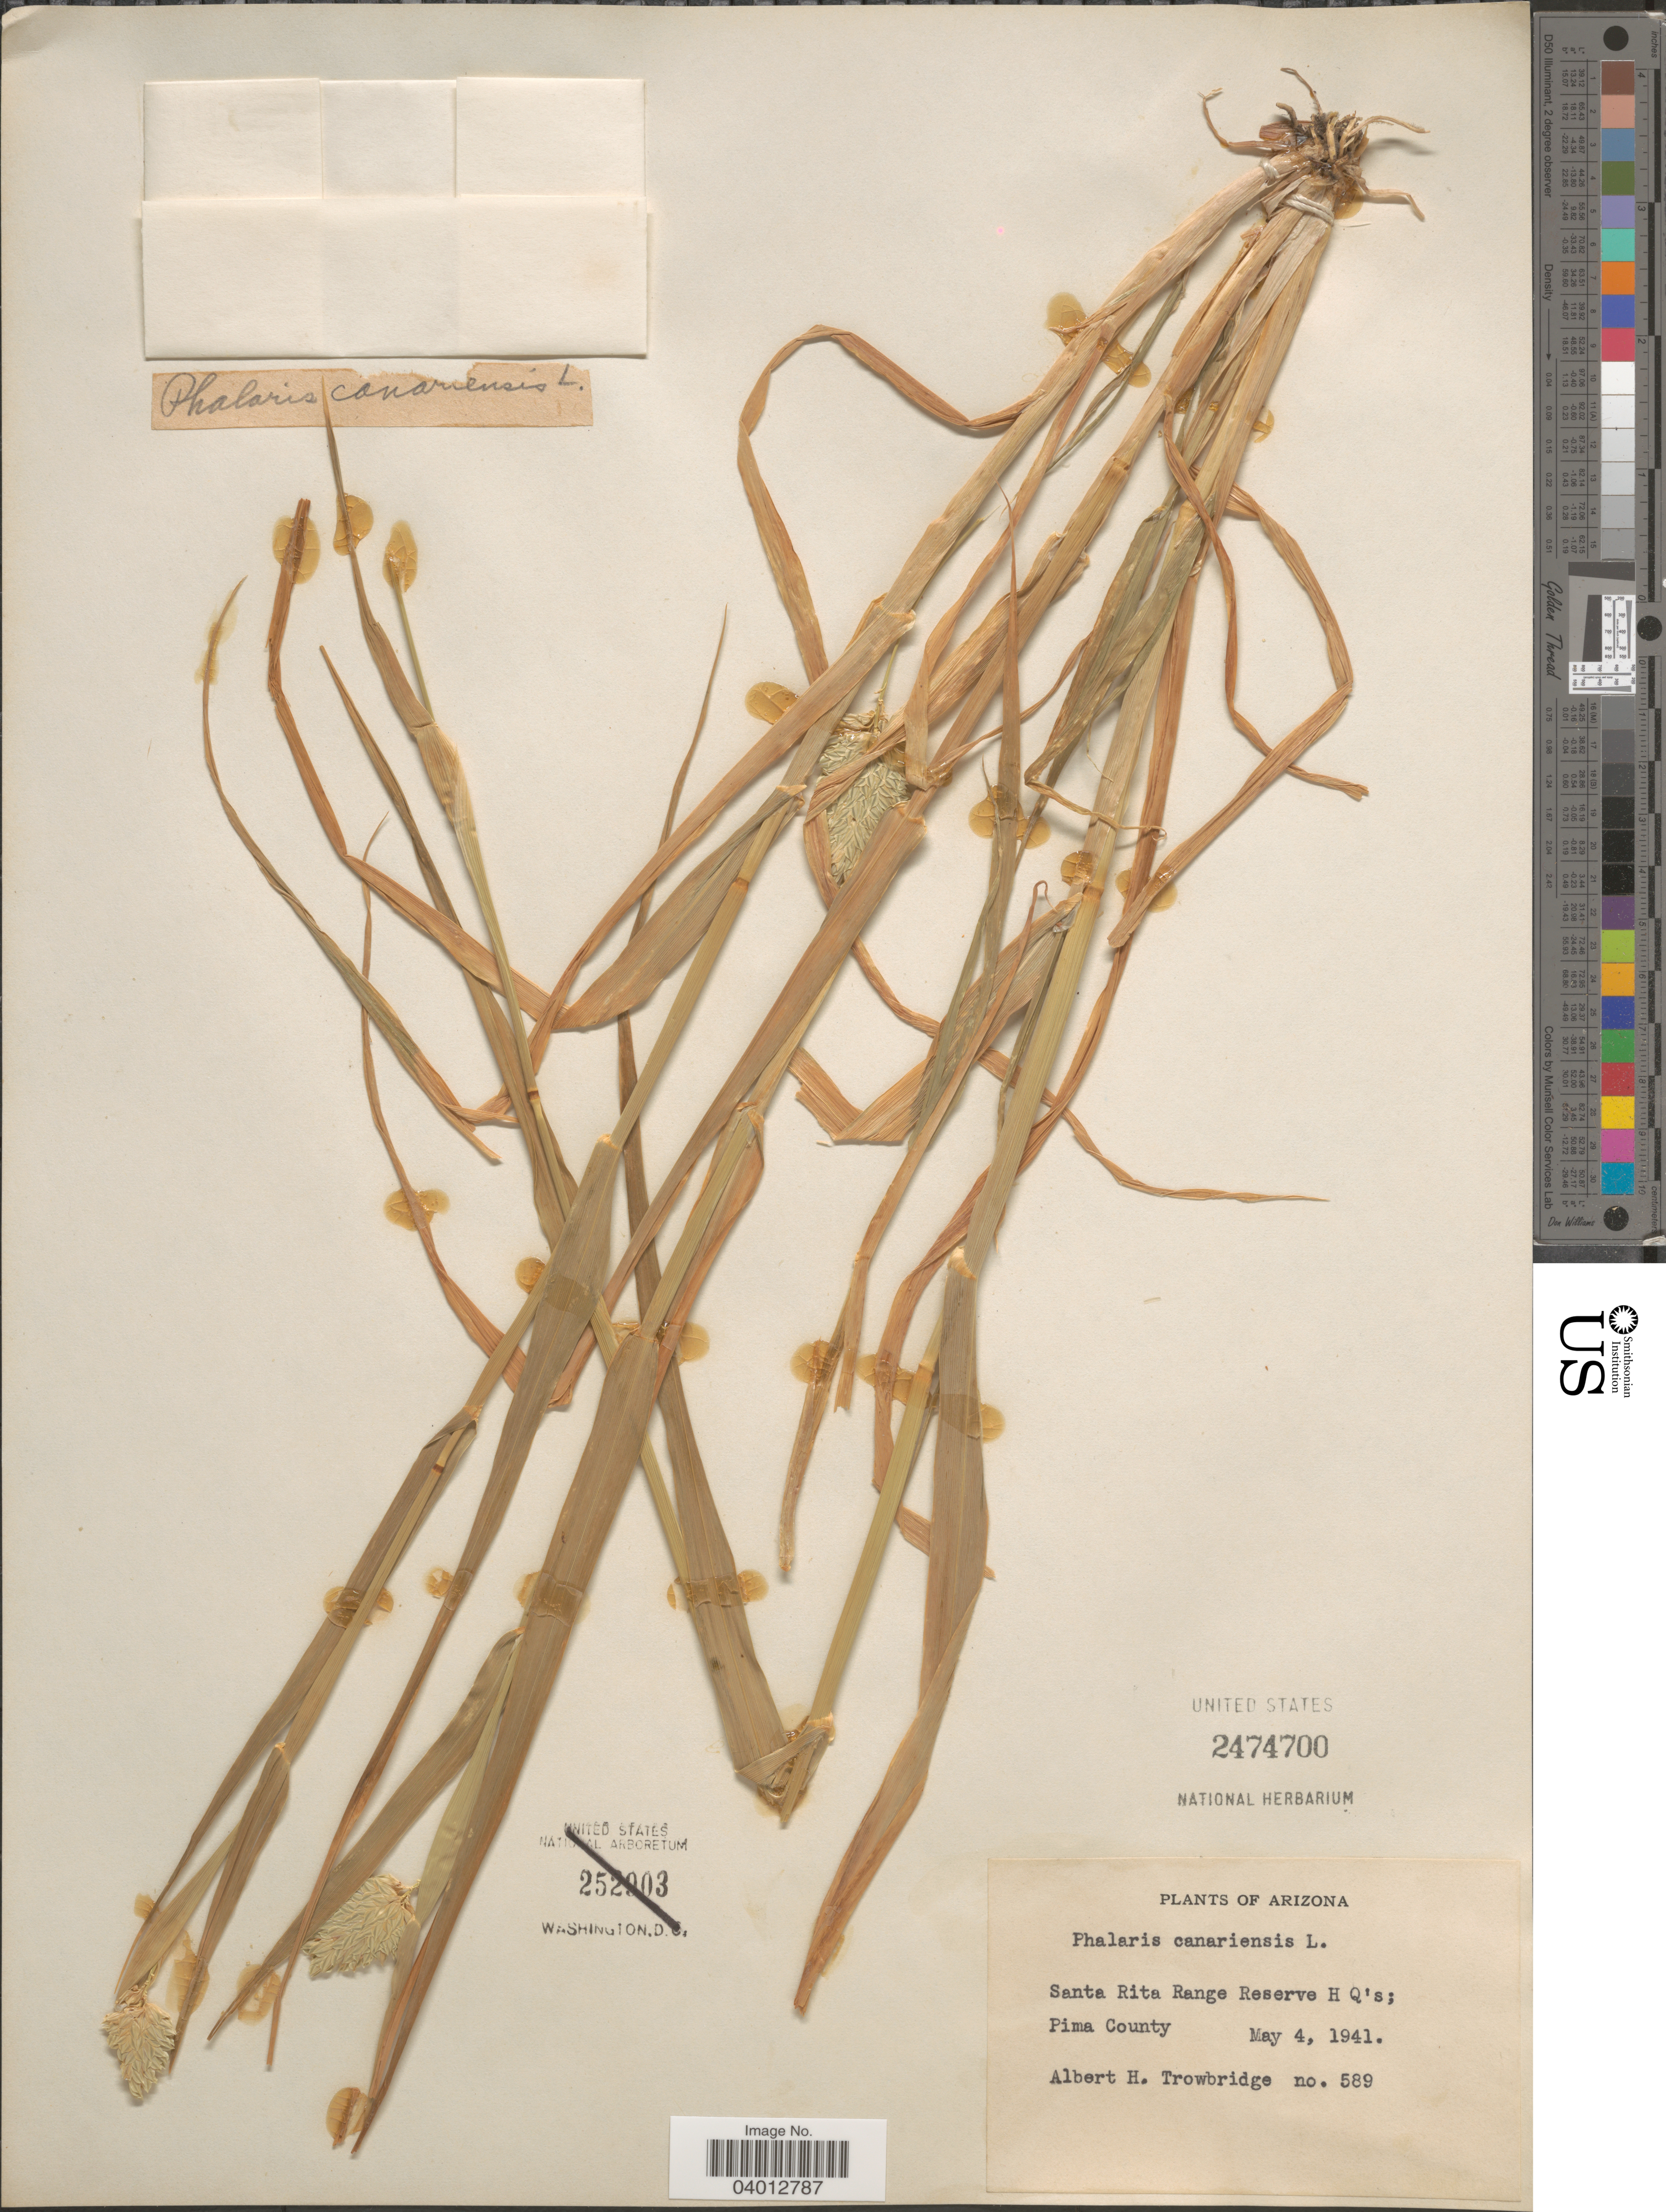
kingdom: Plantae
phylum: Tracheophyta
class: Liliopsida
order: Poales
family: Poaceae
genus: Phalaris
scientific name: Phalaris canariensis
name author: L.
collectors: A. H. Trowbridge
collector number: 589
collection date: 1941-05-04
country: United States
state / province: Arizona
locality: Santa Rita Range Reserve H Q's; Pima County.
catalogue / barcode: US 2474700